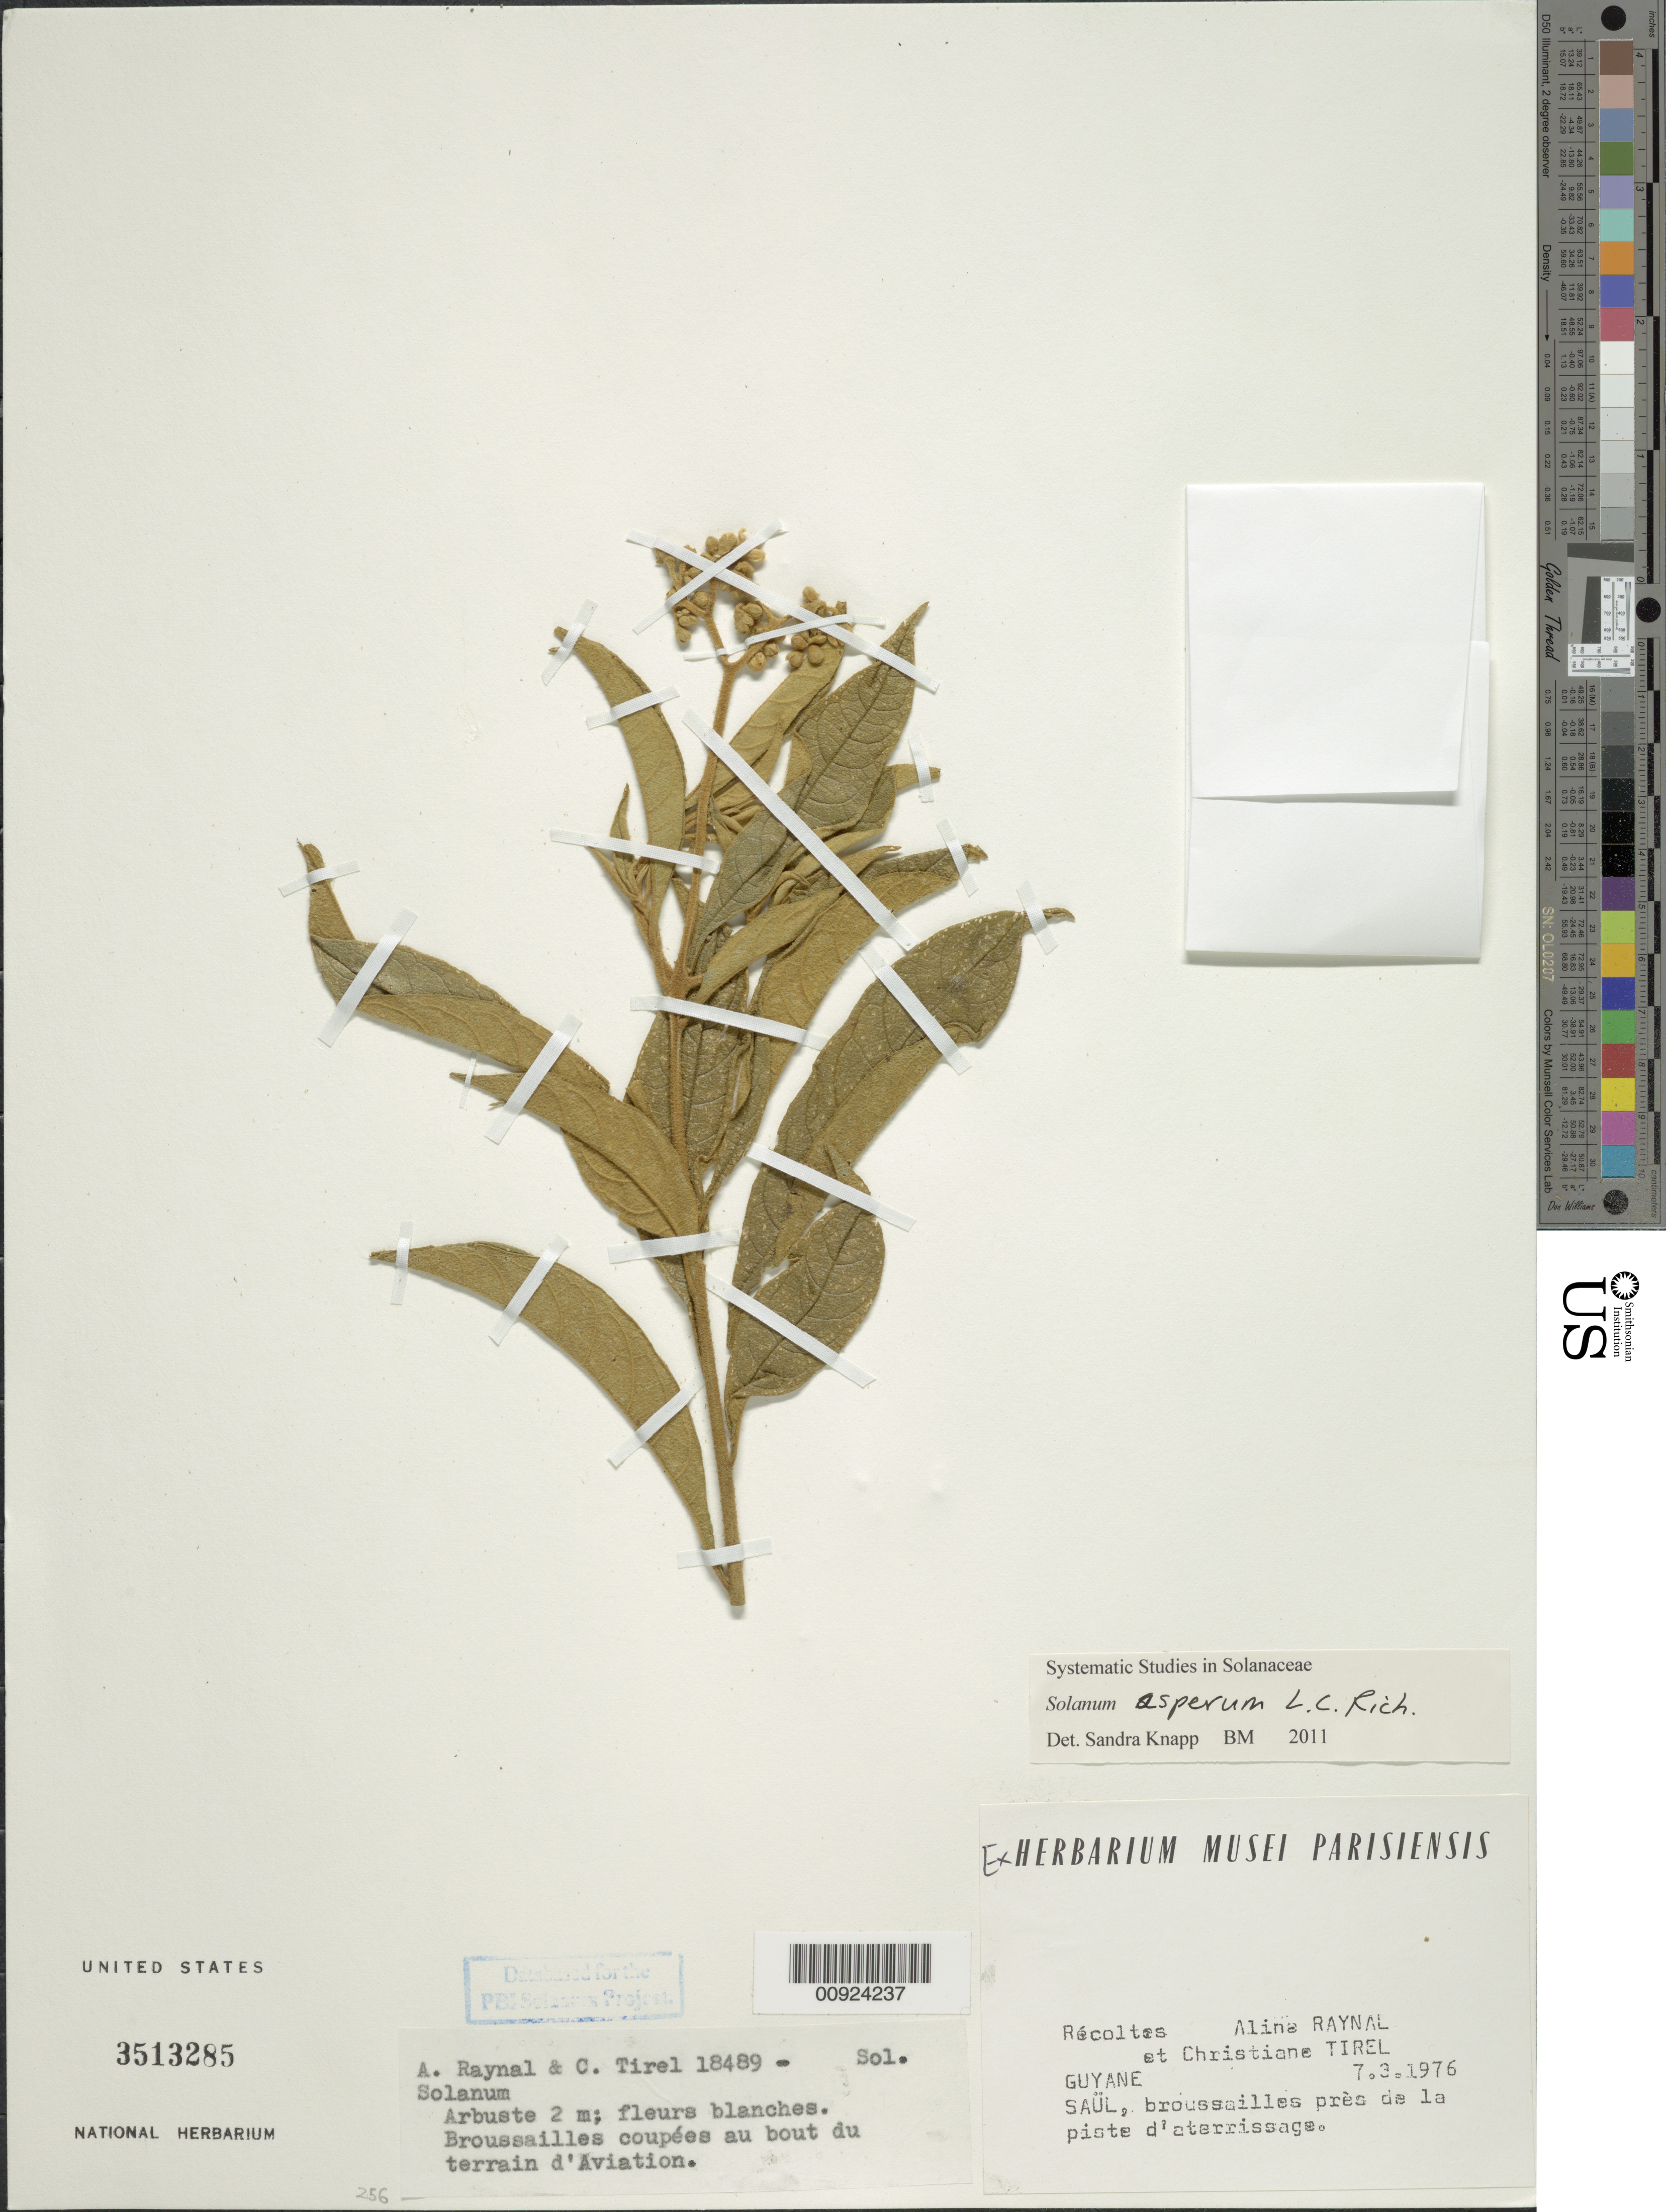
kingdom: Plantae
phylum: Tracheophyta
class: Magnoliopsida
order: Solanales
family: Solanaceae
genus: Solanum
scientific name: Solanum asperum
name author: Rich.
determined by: Knapp, S. D.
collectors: A. M. Raynal & C. Tirel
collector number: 18489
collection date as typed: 7 Mar 1976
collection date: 1976-03-07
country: French Guiana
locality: pres de la piste d'aterissage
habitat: broussailles coupes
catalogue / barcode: US 3513285